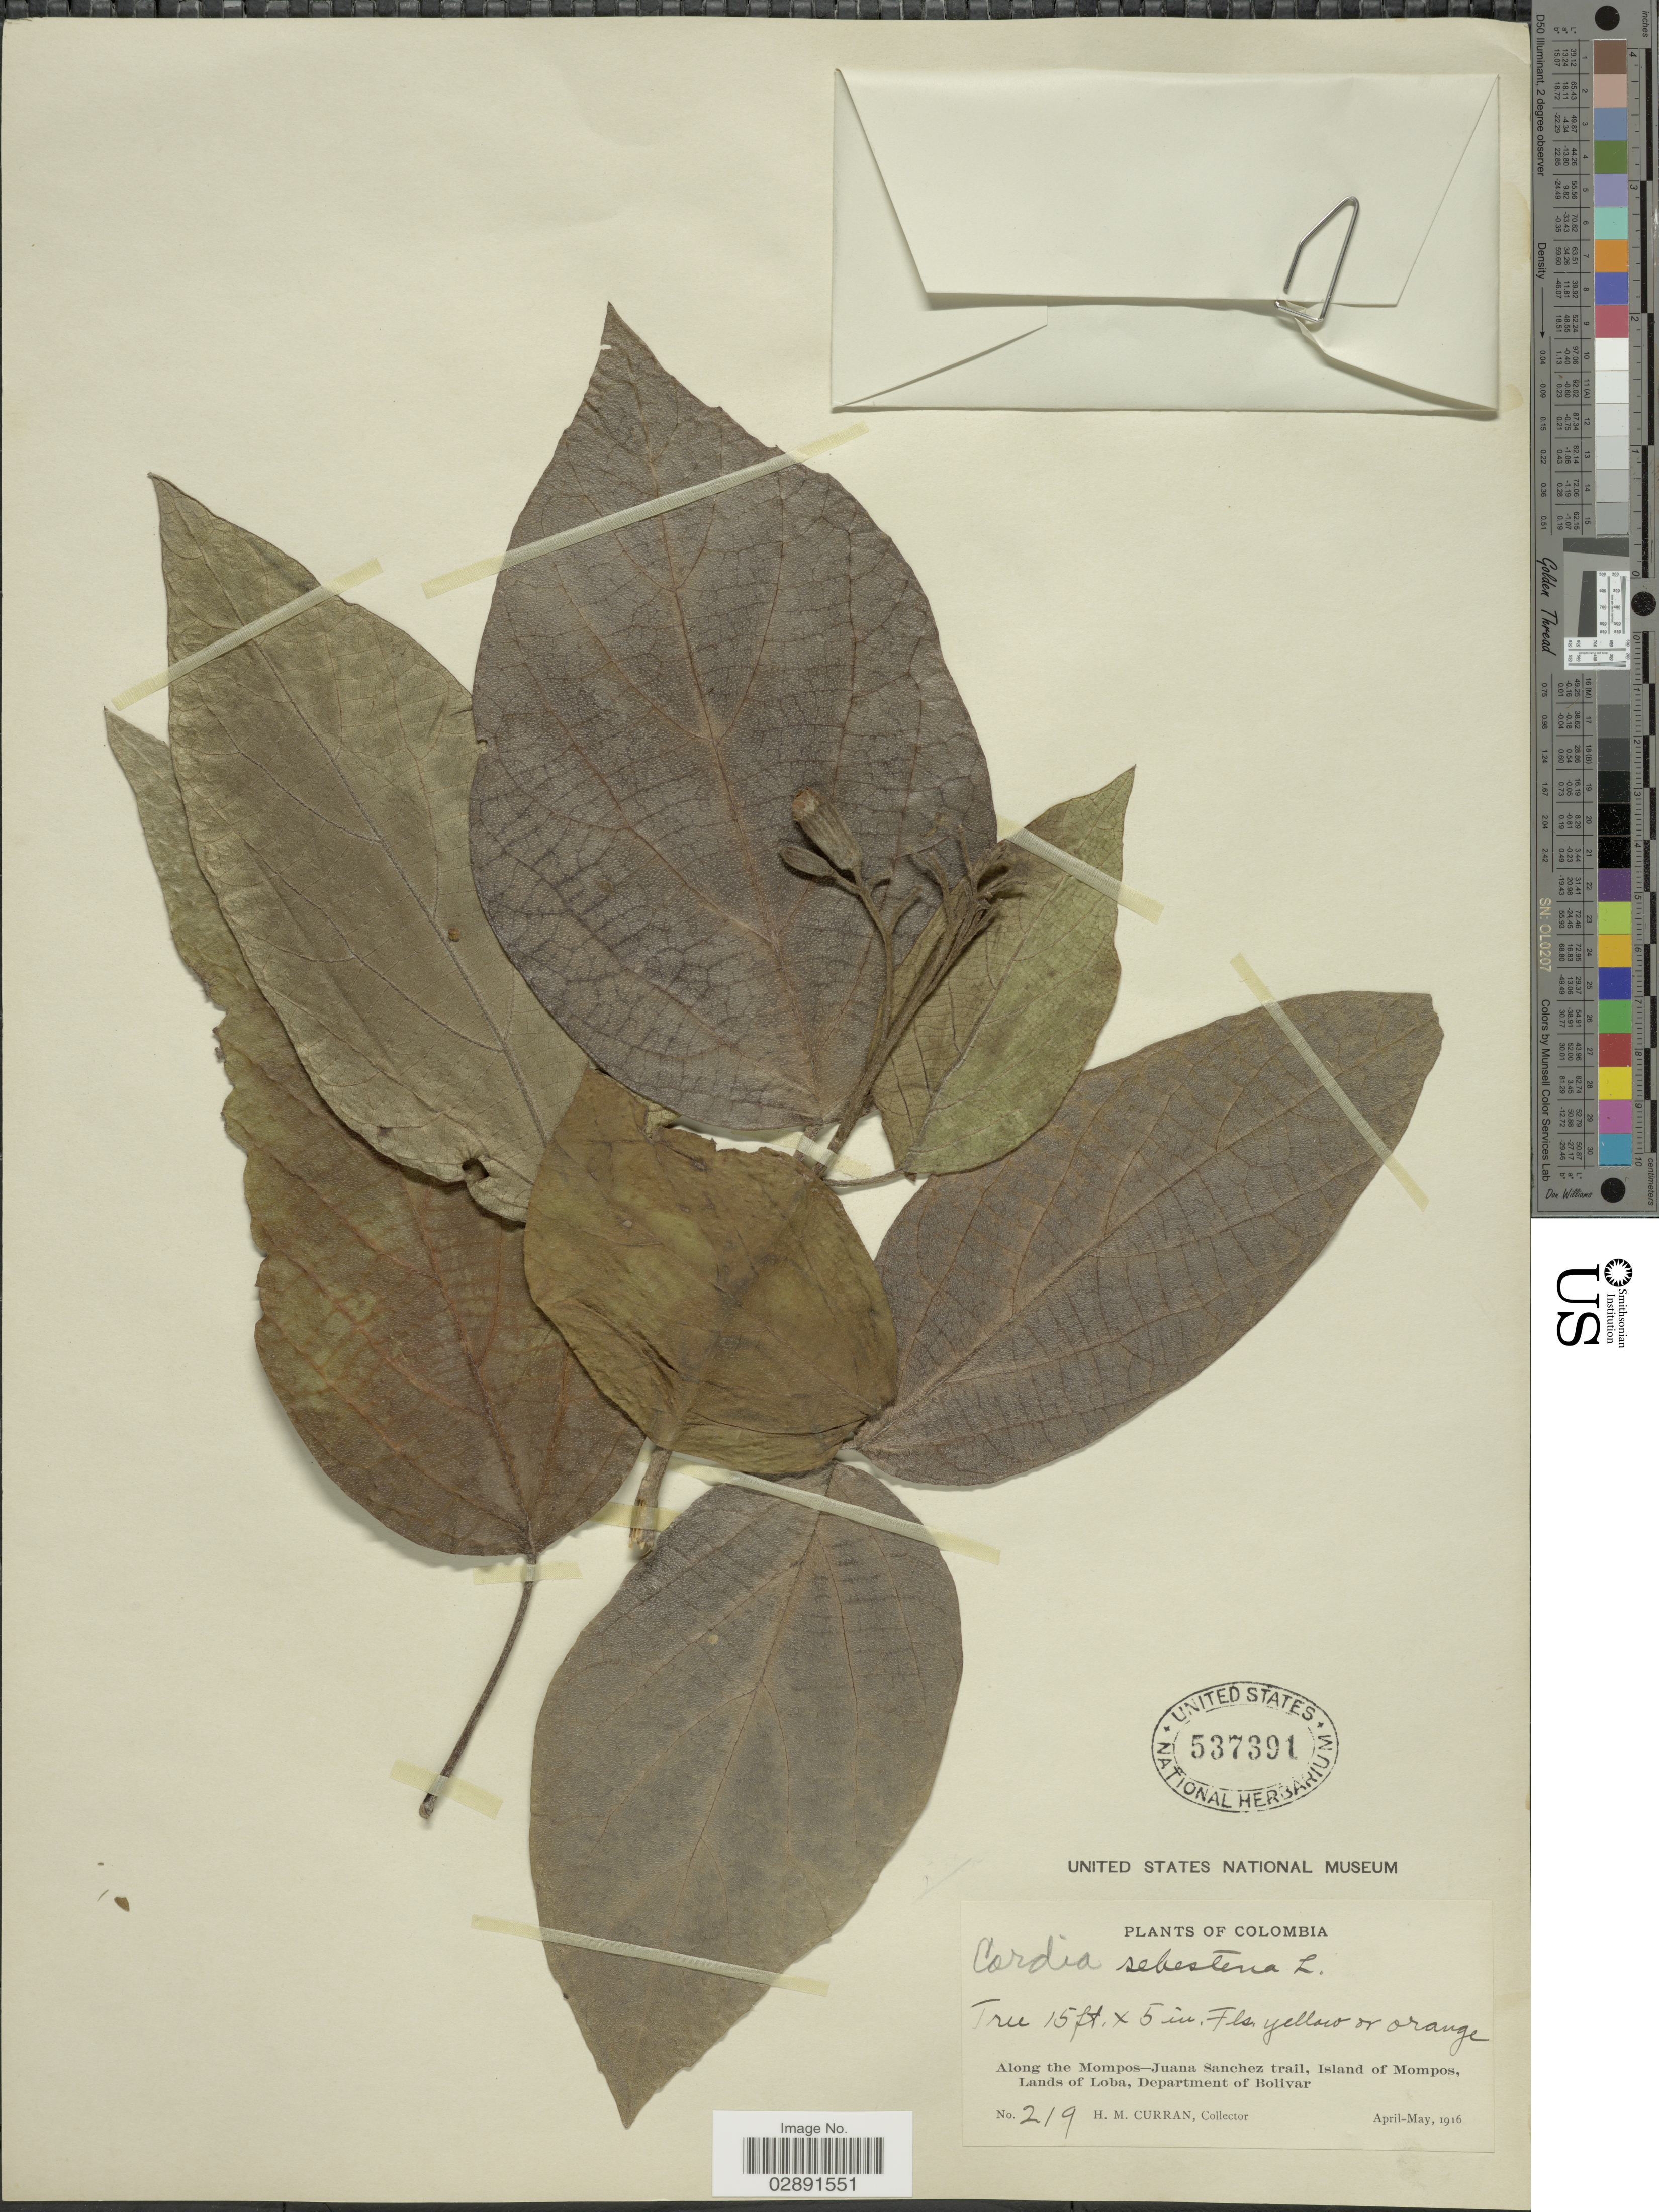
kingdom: Plantae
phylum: Tracheophyta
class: Magnoliopsida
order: Boraginales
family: Cordiaceae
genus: Cordia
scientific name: Cordia sebestena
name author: L.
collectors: H. M. Curran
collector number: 219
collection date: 1916-04/1916-05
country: Colombia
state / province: Bolívar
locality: Along the Mompos-Juana Sanchez trail, Island of Mompos, Lands of Loba, Department of Bolivar.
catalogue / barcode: US 537391